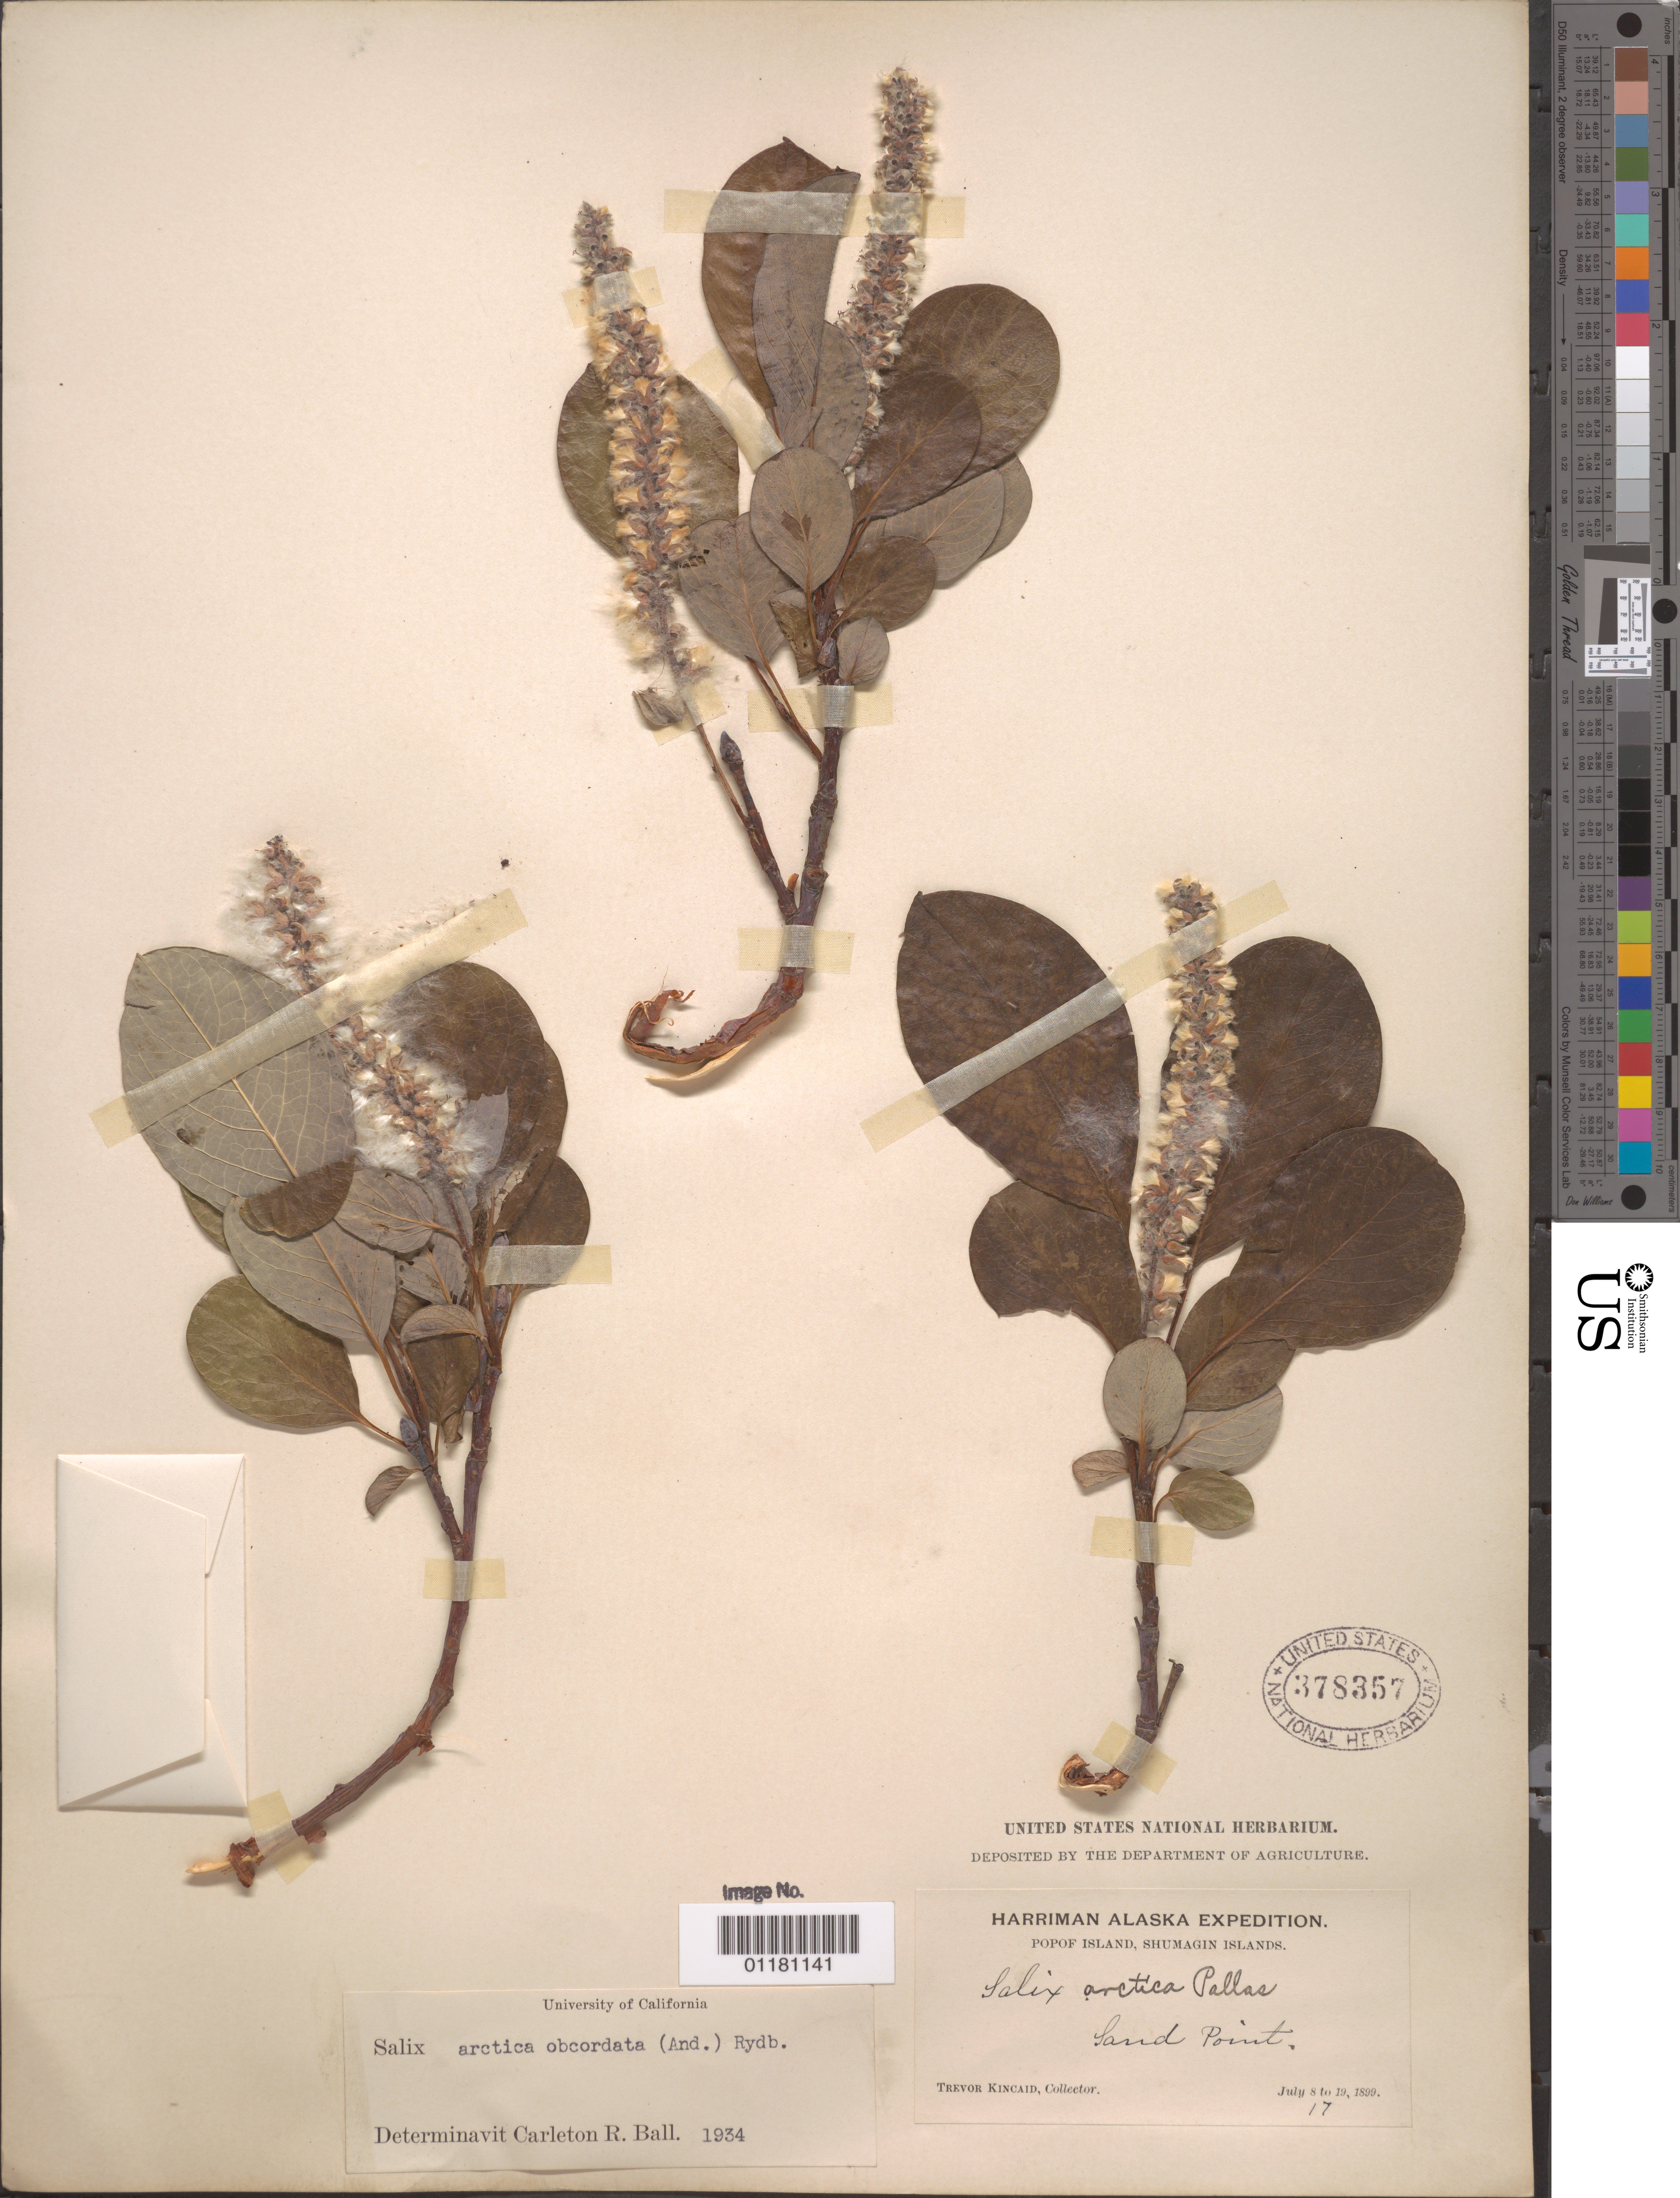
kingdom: Plantae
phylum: Tracheophyta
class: Magnoliopsida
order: Malpighiales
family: Salicaceae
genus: Salix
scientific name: Salix arctica var. obcordata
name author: (Andersson) Rydb.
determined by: Ball, C. R.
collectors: T. C. Kincaid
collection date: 1899-07-10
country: United States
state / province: Alaska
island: Popof Island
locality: Shumagin Islands, Popof Island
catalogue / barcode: US 378357